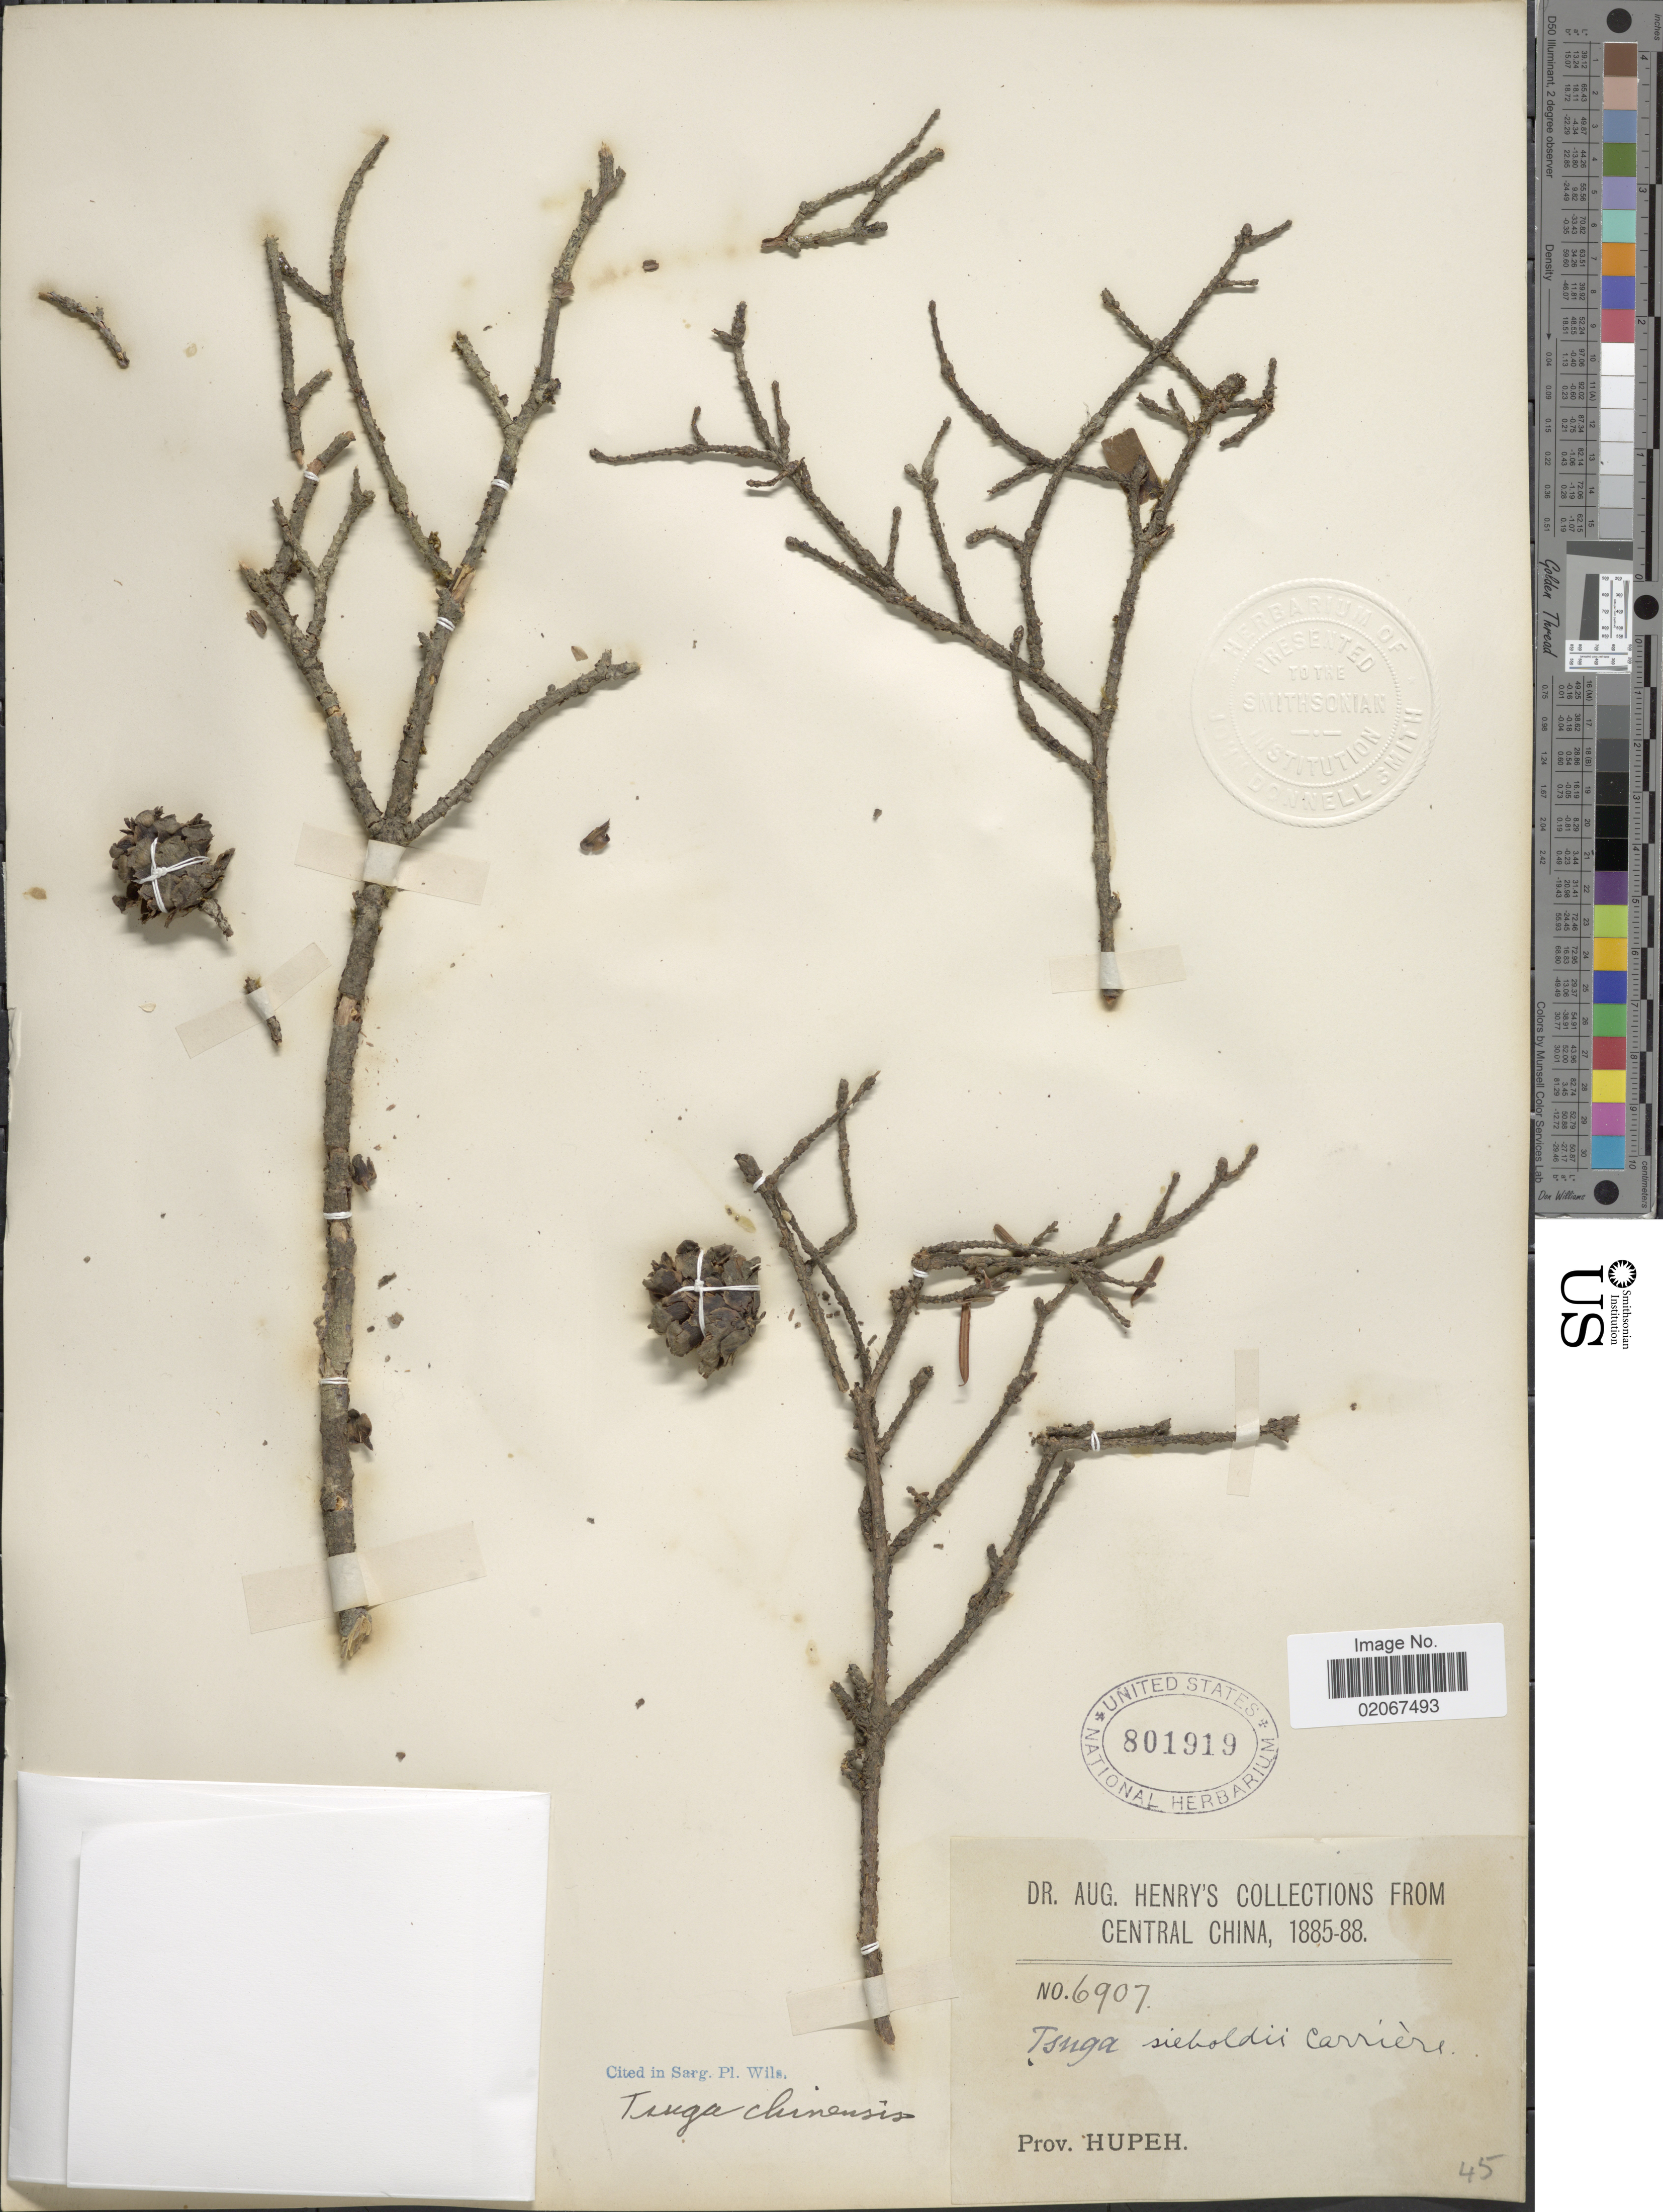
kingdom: Plantae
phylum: Tracheophyta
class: Pinopsida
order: Pinales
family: Pinaceae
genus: Tsuga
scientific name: Tsuga chinensis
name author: (Franch.) Pritz.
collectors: A. Henry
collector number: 6907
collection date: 1885/1888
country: China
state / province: Hubei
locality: Prov. Hupeh. Central china.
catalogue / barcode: US 801919